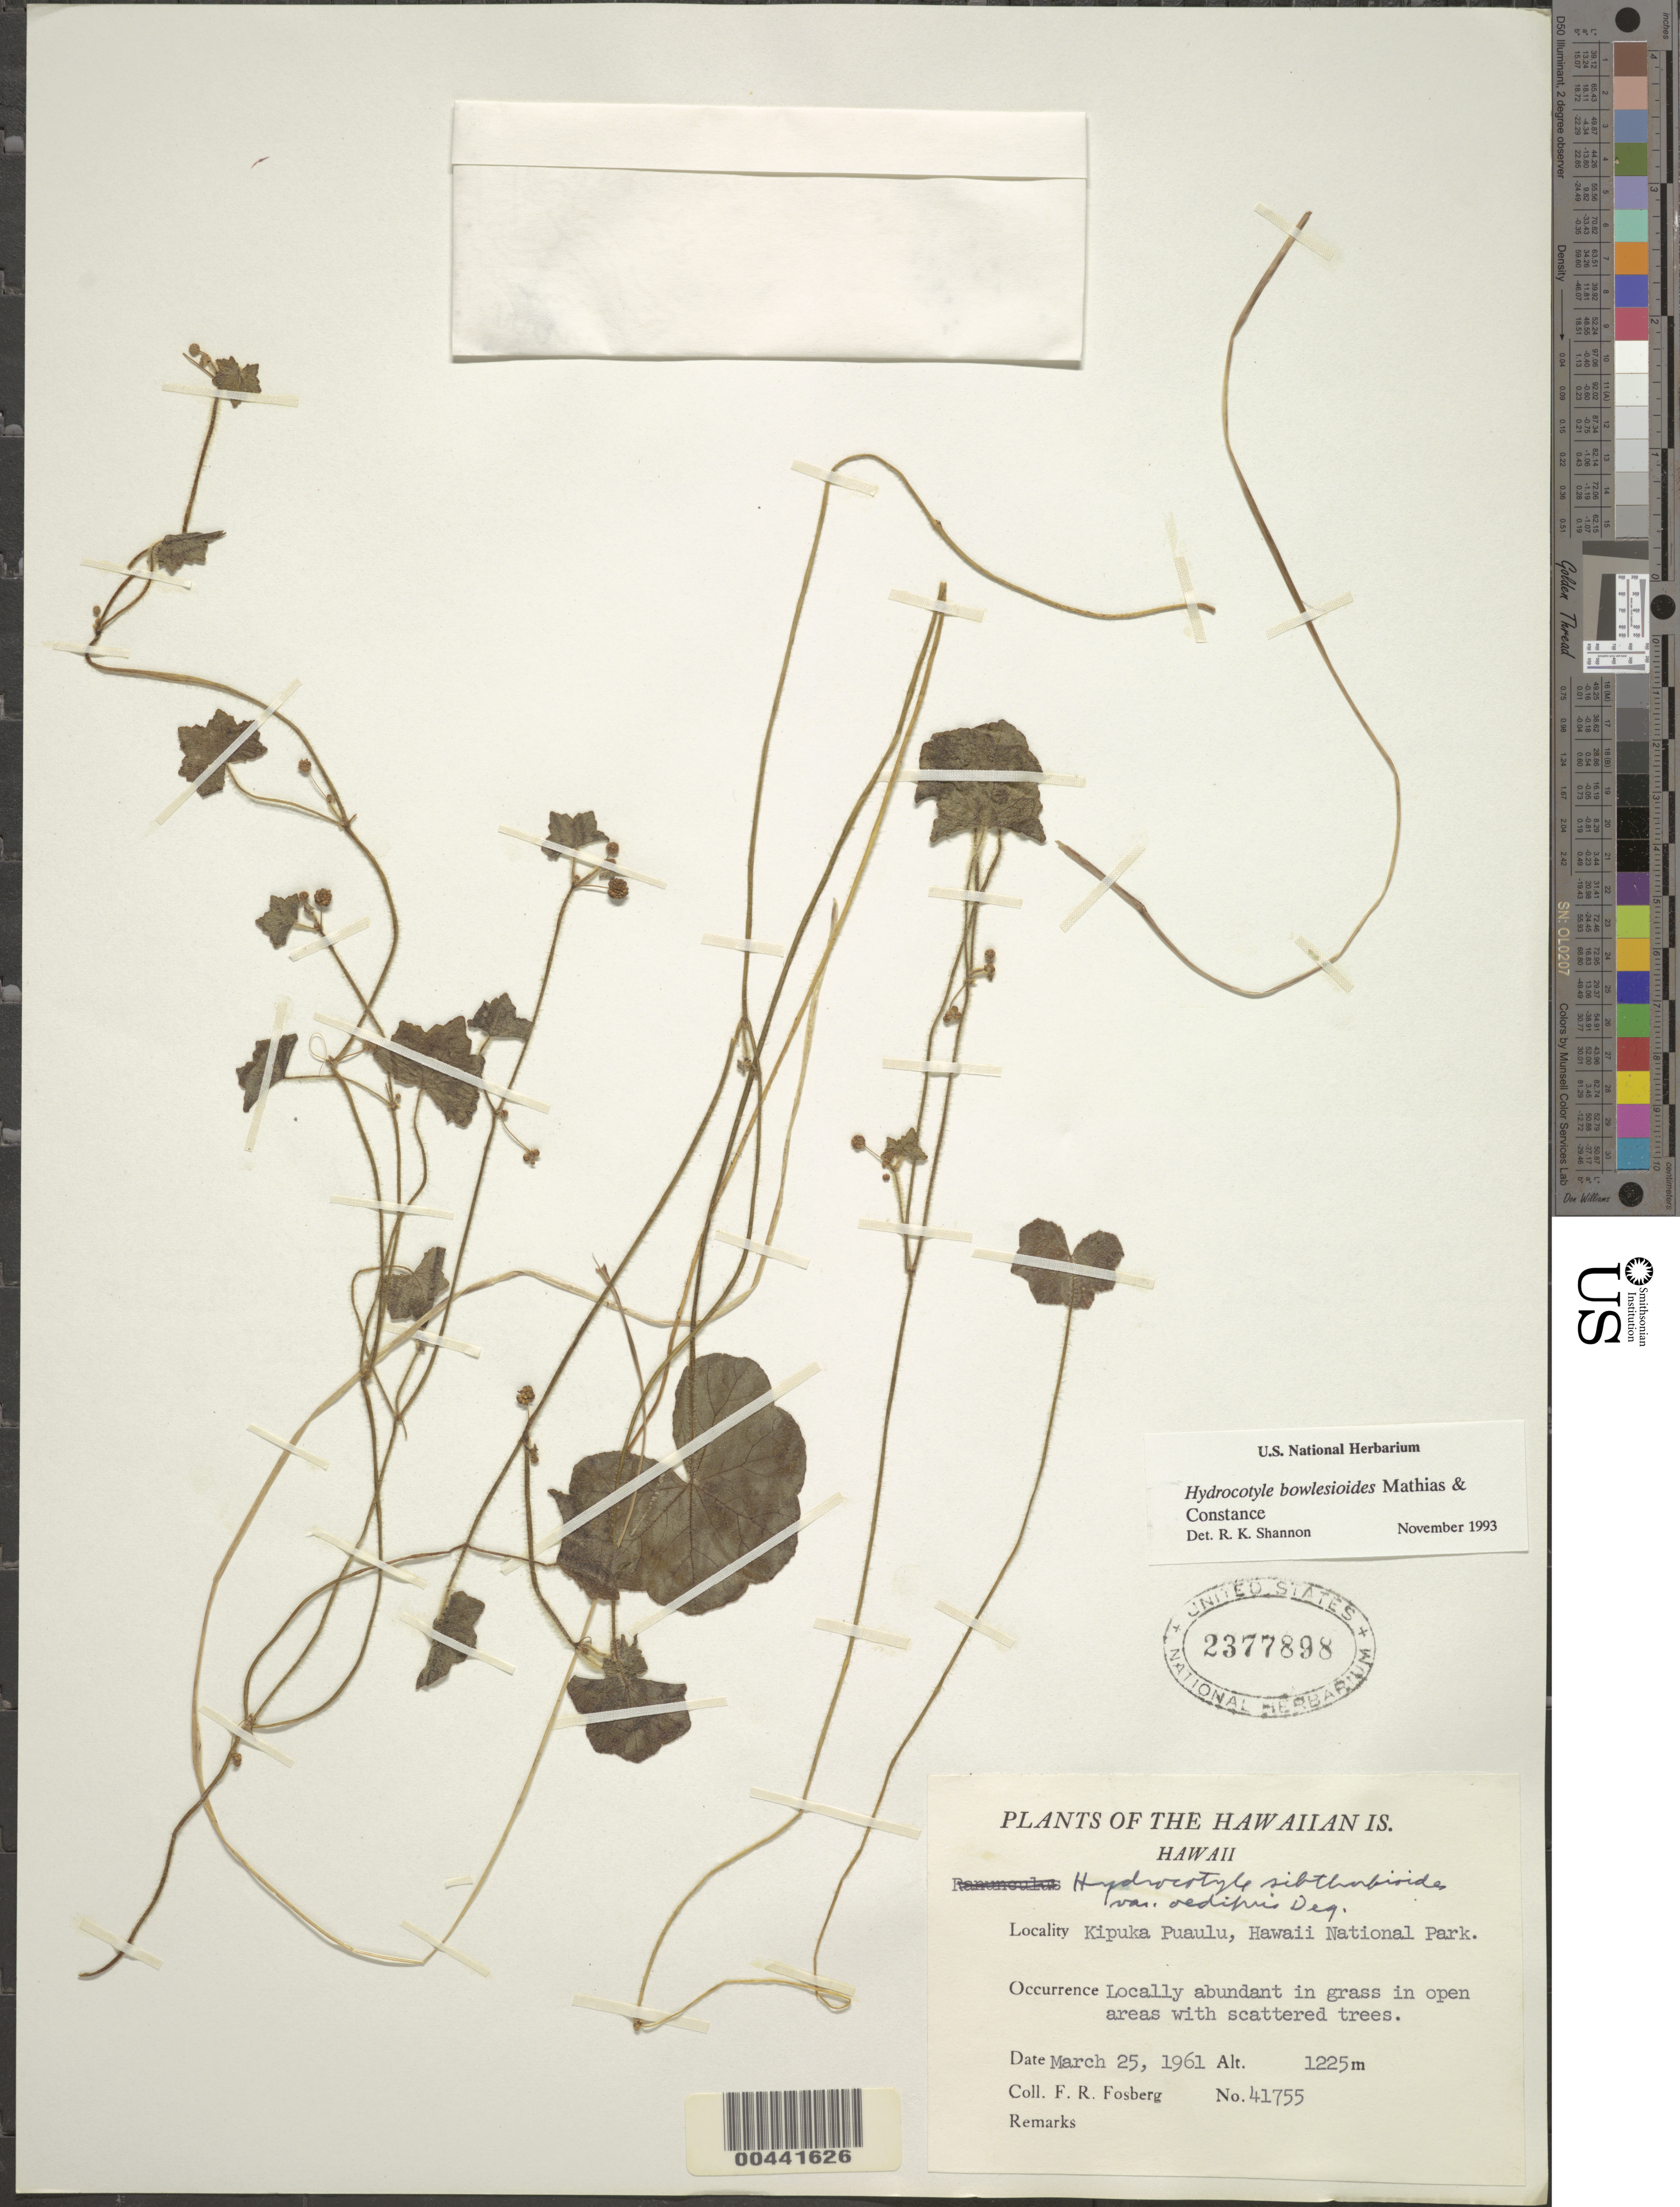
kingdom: Plantae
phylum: Tracheophyta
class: Magnoliopsida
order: Apiales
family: Araliaceae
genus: Hydrocotyle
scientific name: Hydrocotyle bowlesioides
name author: Mathias & Constance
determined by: Shannon, R. K., (UNITED STATES)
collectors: F. R. Fosberg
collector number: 41755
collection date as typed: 25 Mar 1961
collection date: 1961-03-25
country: United States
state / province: Hawaii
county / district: Hawaii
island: Hawaii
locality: Kipuka Puaulu, Hawaii National Park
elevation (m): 1225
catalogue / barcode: US 2377898